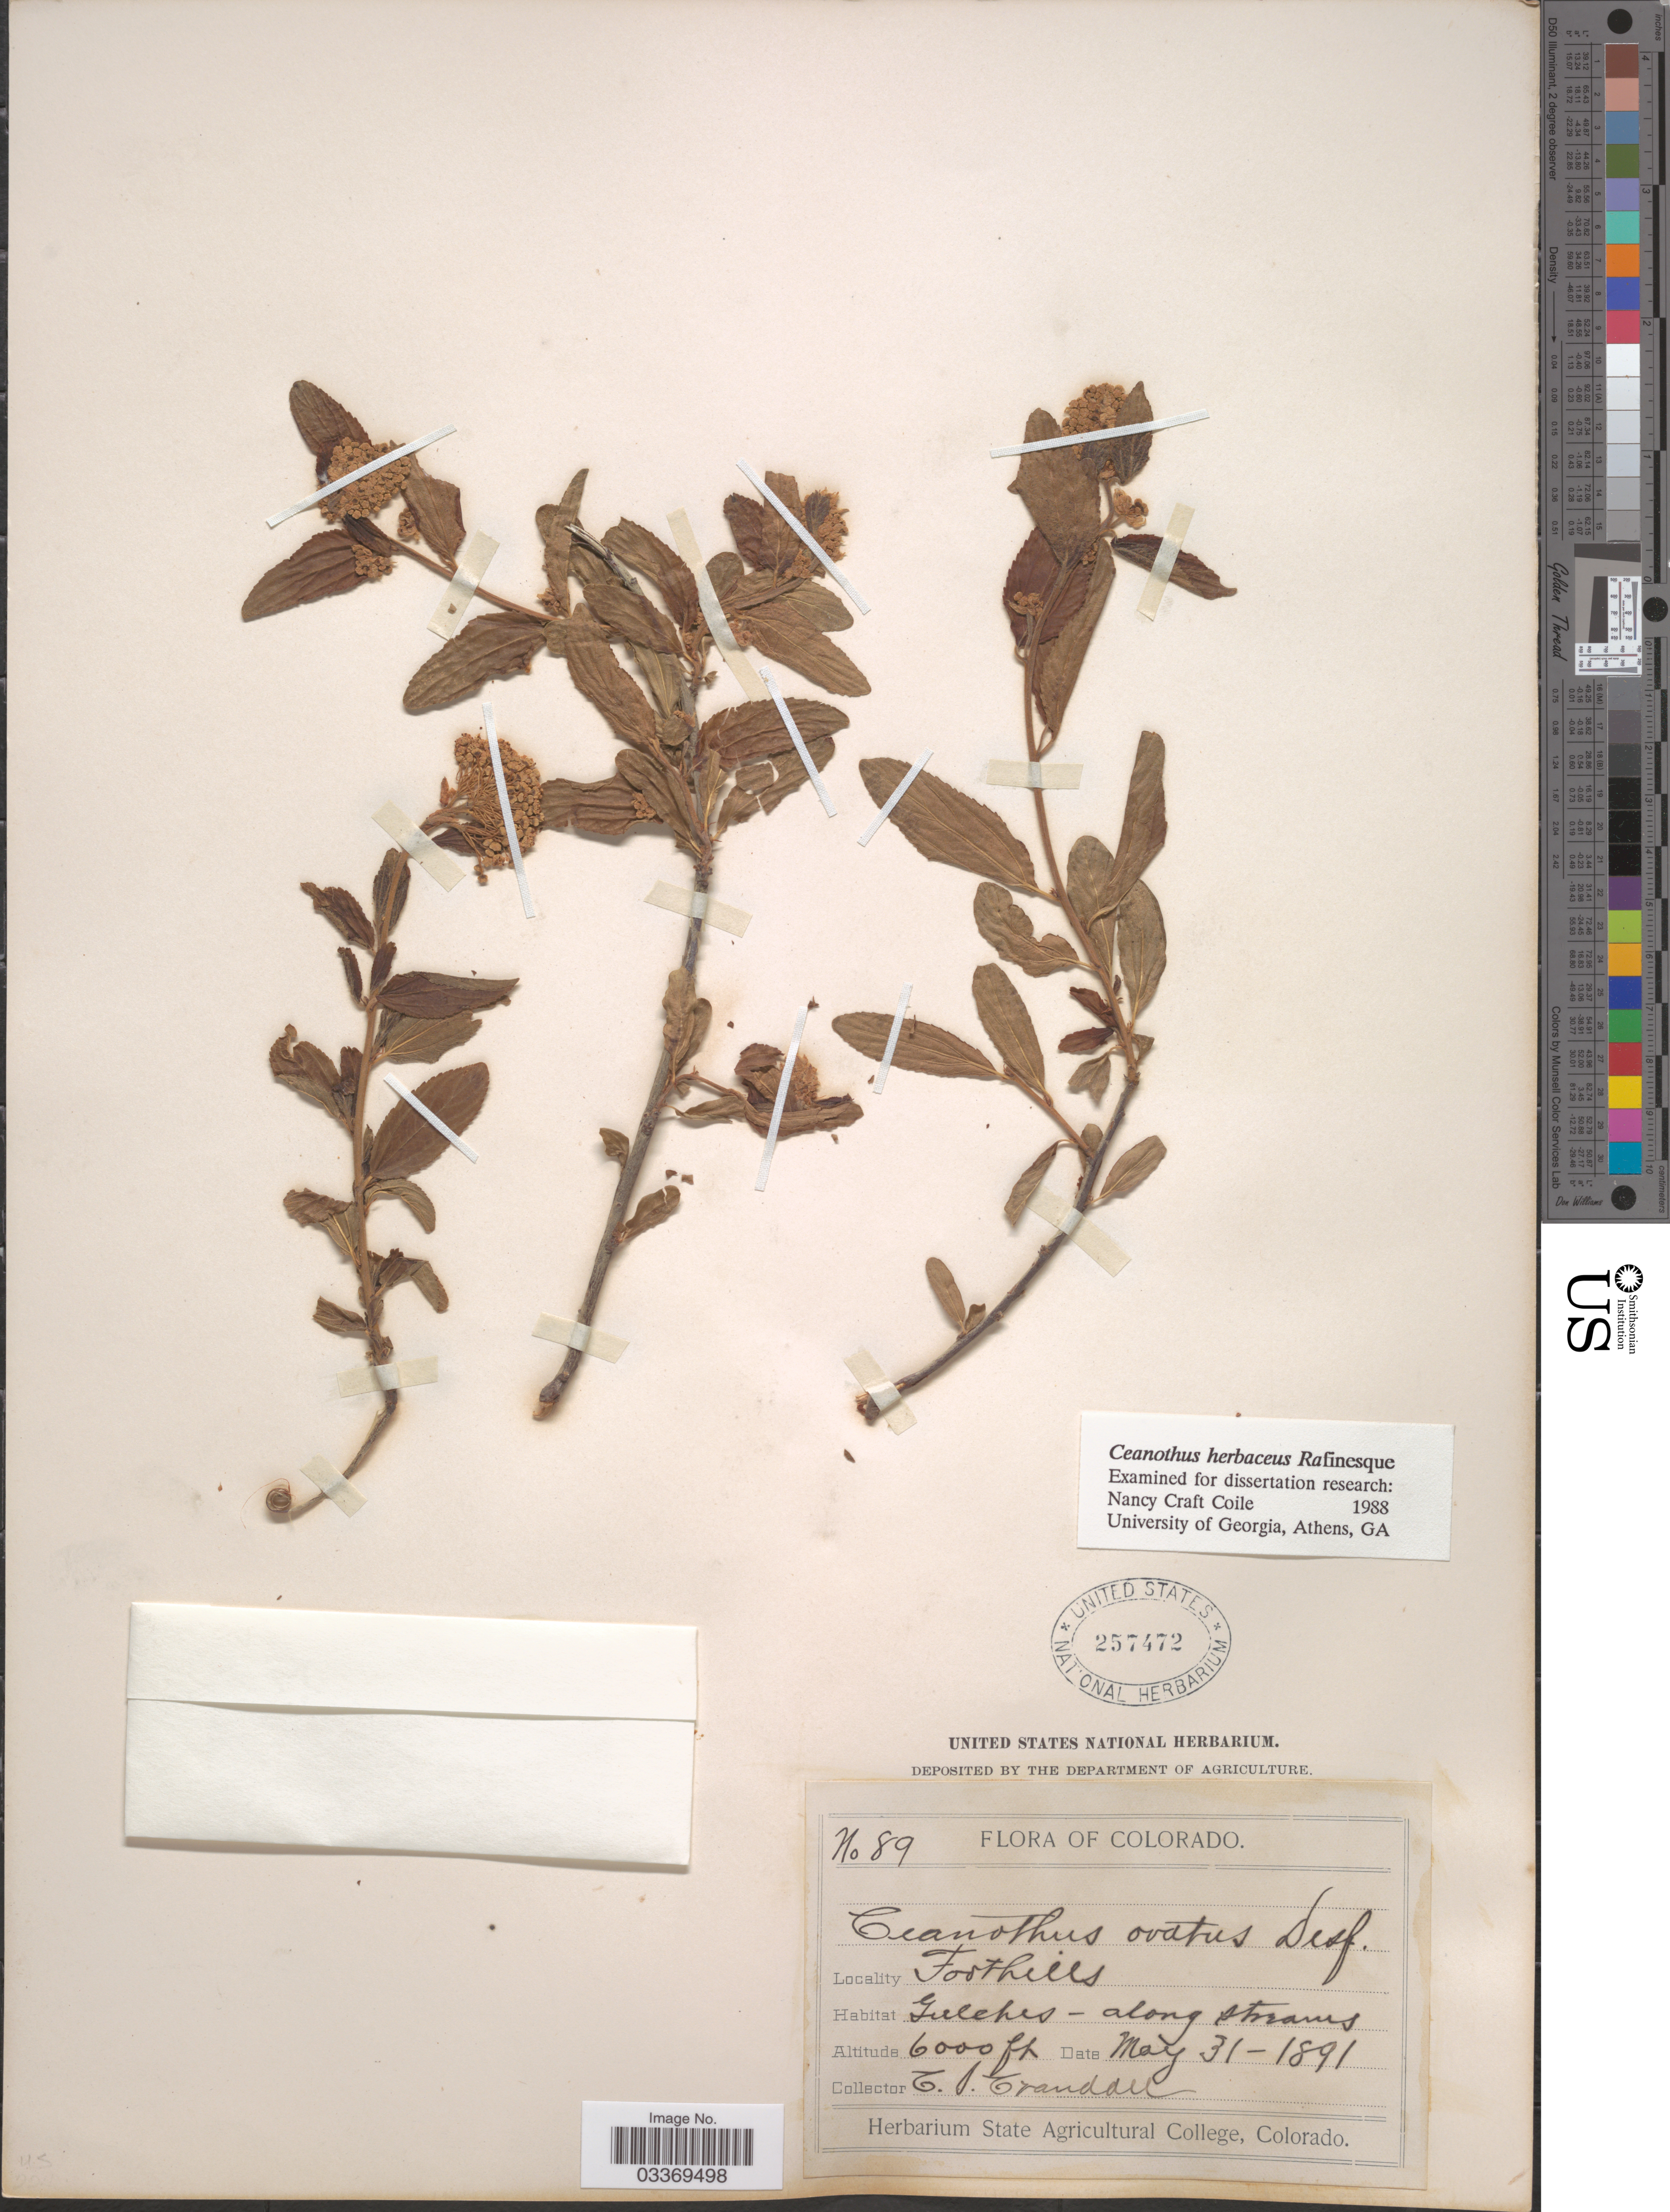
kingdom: Plantae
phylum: Tracheophyta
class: Magnoliopsida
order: Rosales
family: Rhamnaceae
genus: Ceanothus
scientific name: Ceanothus ovatus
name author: Desf.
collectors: C. Crandall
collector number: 89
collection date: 1891-05-31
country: United States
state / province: Colorado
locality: Foothills.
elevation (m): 1829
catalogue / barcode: US 257472